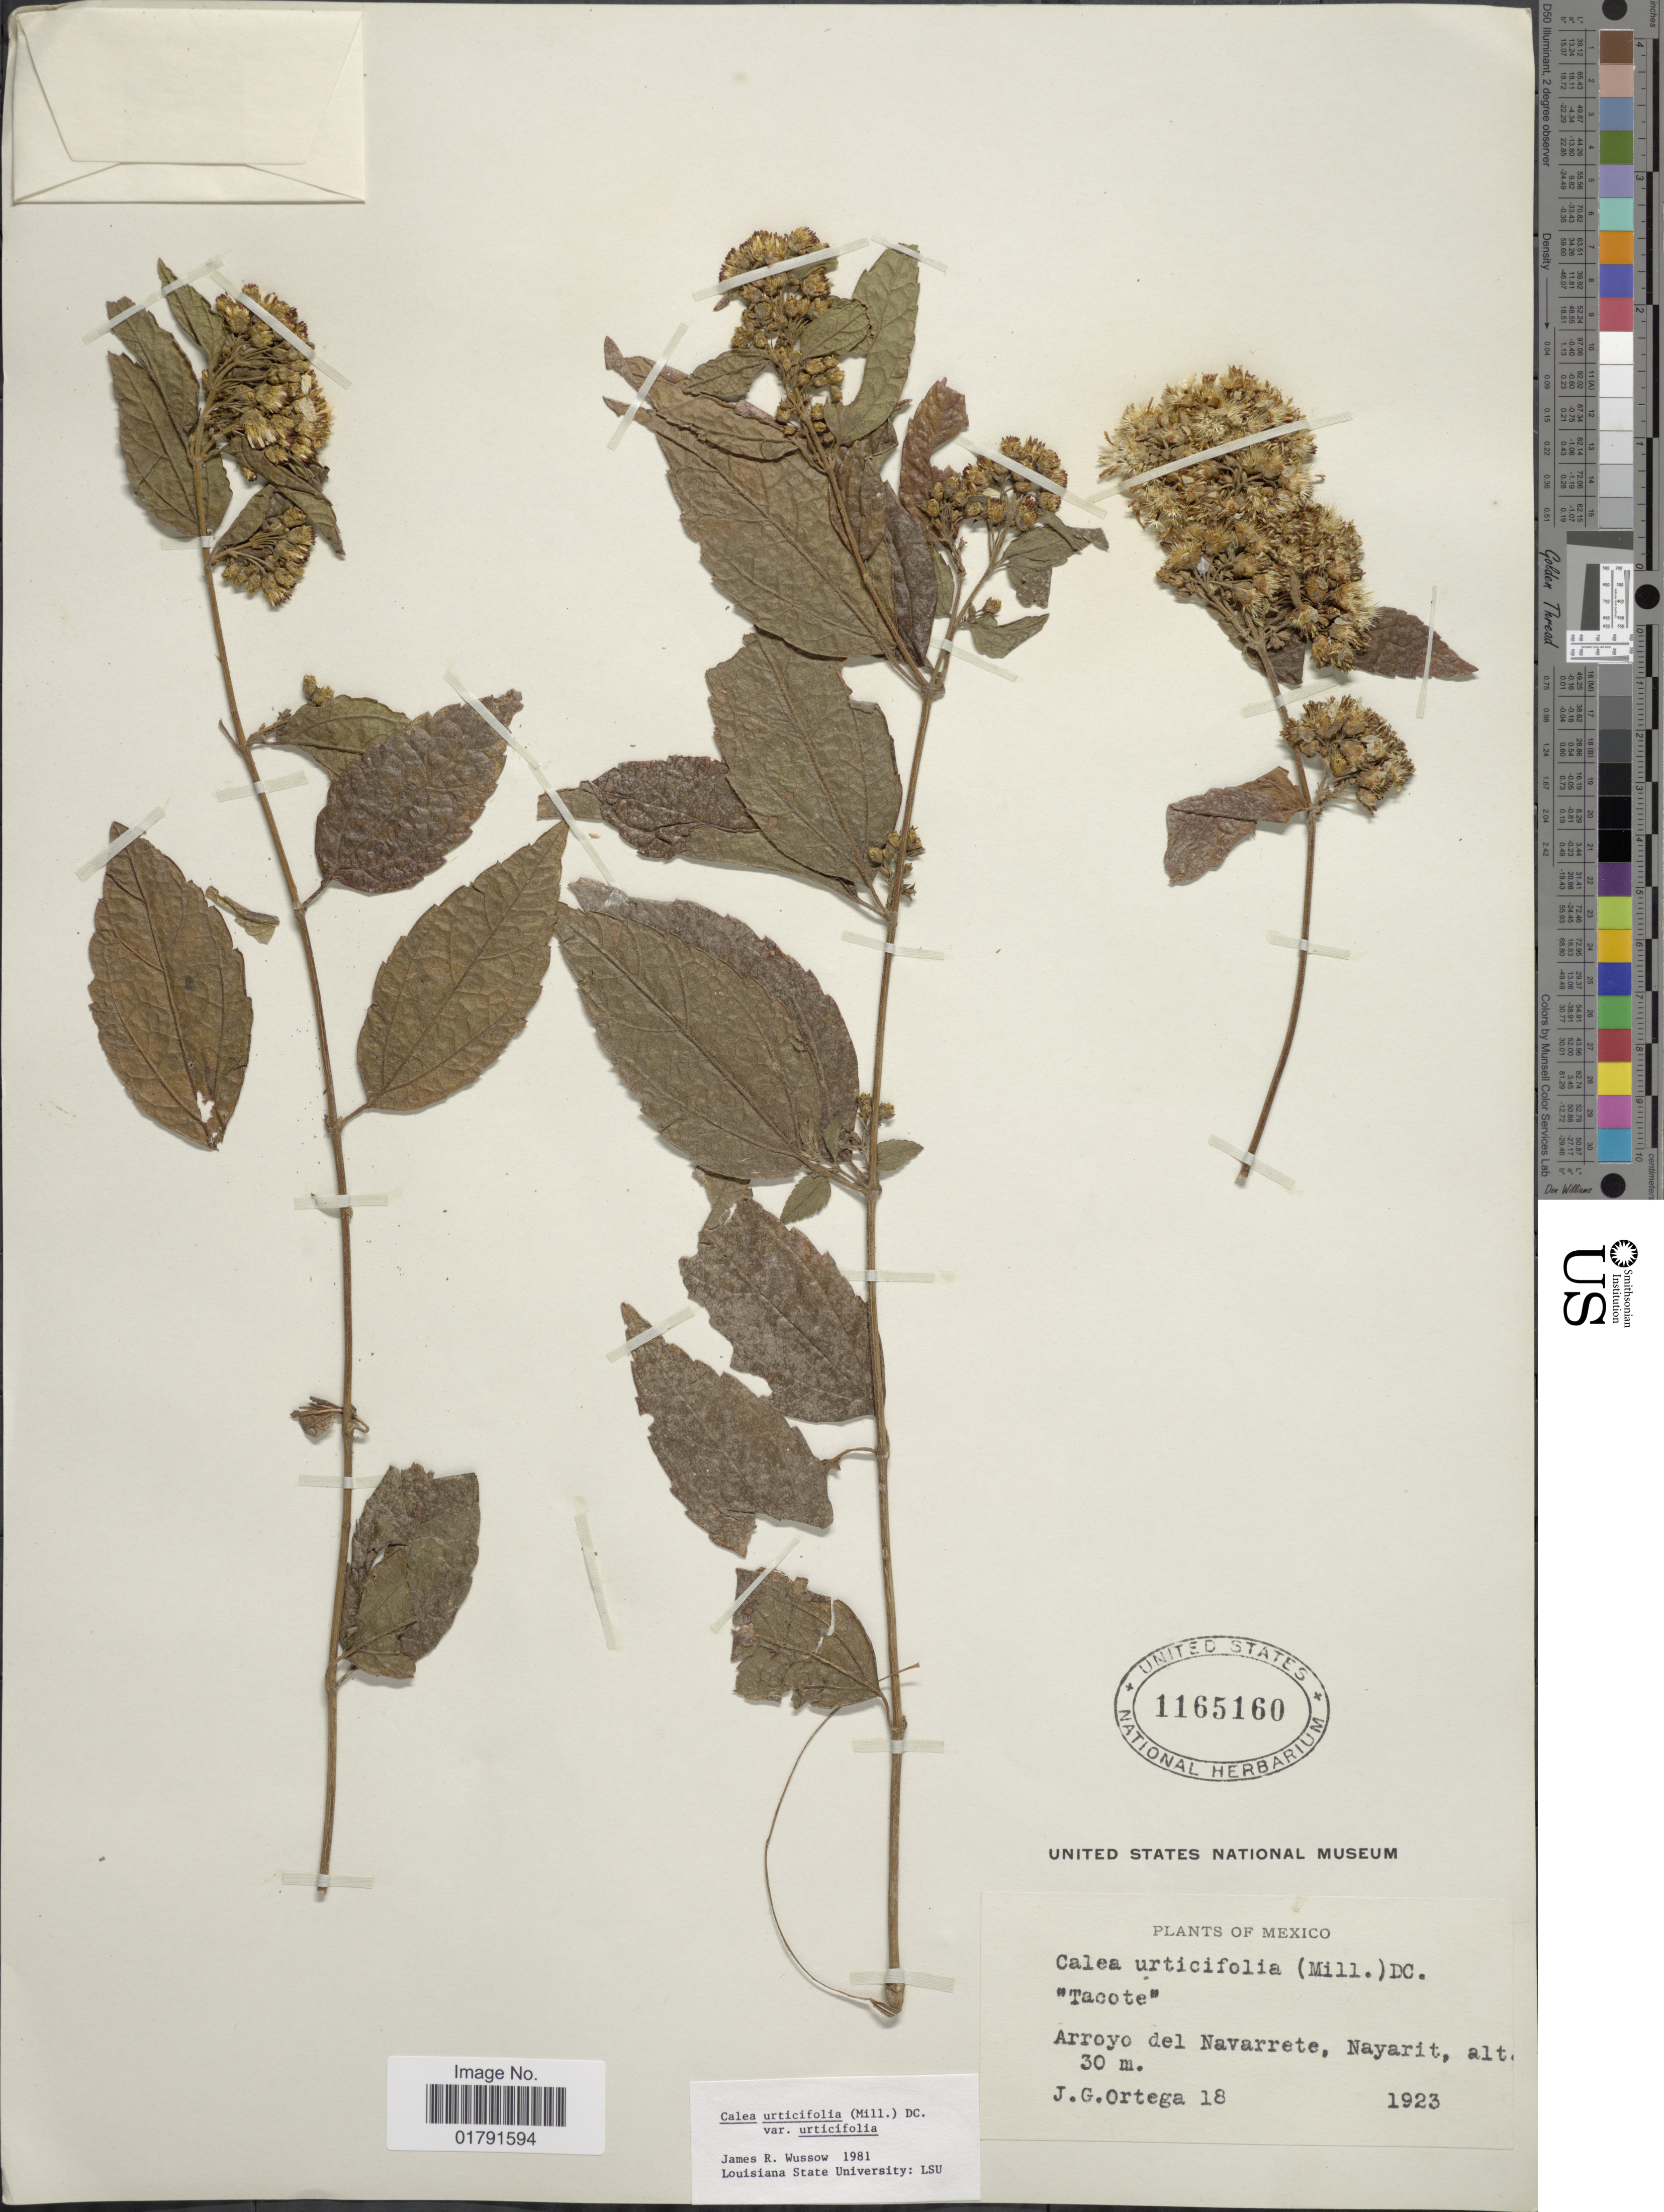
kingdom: Plantae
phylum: Tracheophyta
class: Magnoliopsida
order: Asterales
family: Asteraceae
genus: Calea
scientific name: Calea urticifolia var. urticifolia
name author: (Mill.) DC.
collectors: J. Ortega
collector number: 18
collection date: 1923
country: Mexico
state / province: Nayarit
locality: Arroyo del Navarette.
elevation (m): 30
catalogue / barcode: US 1165160